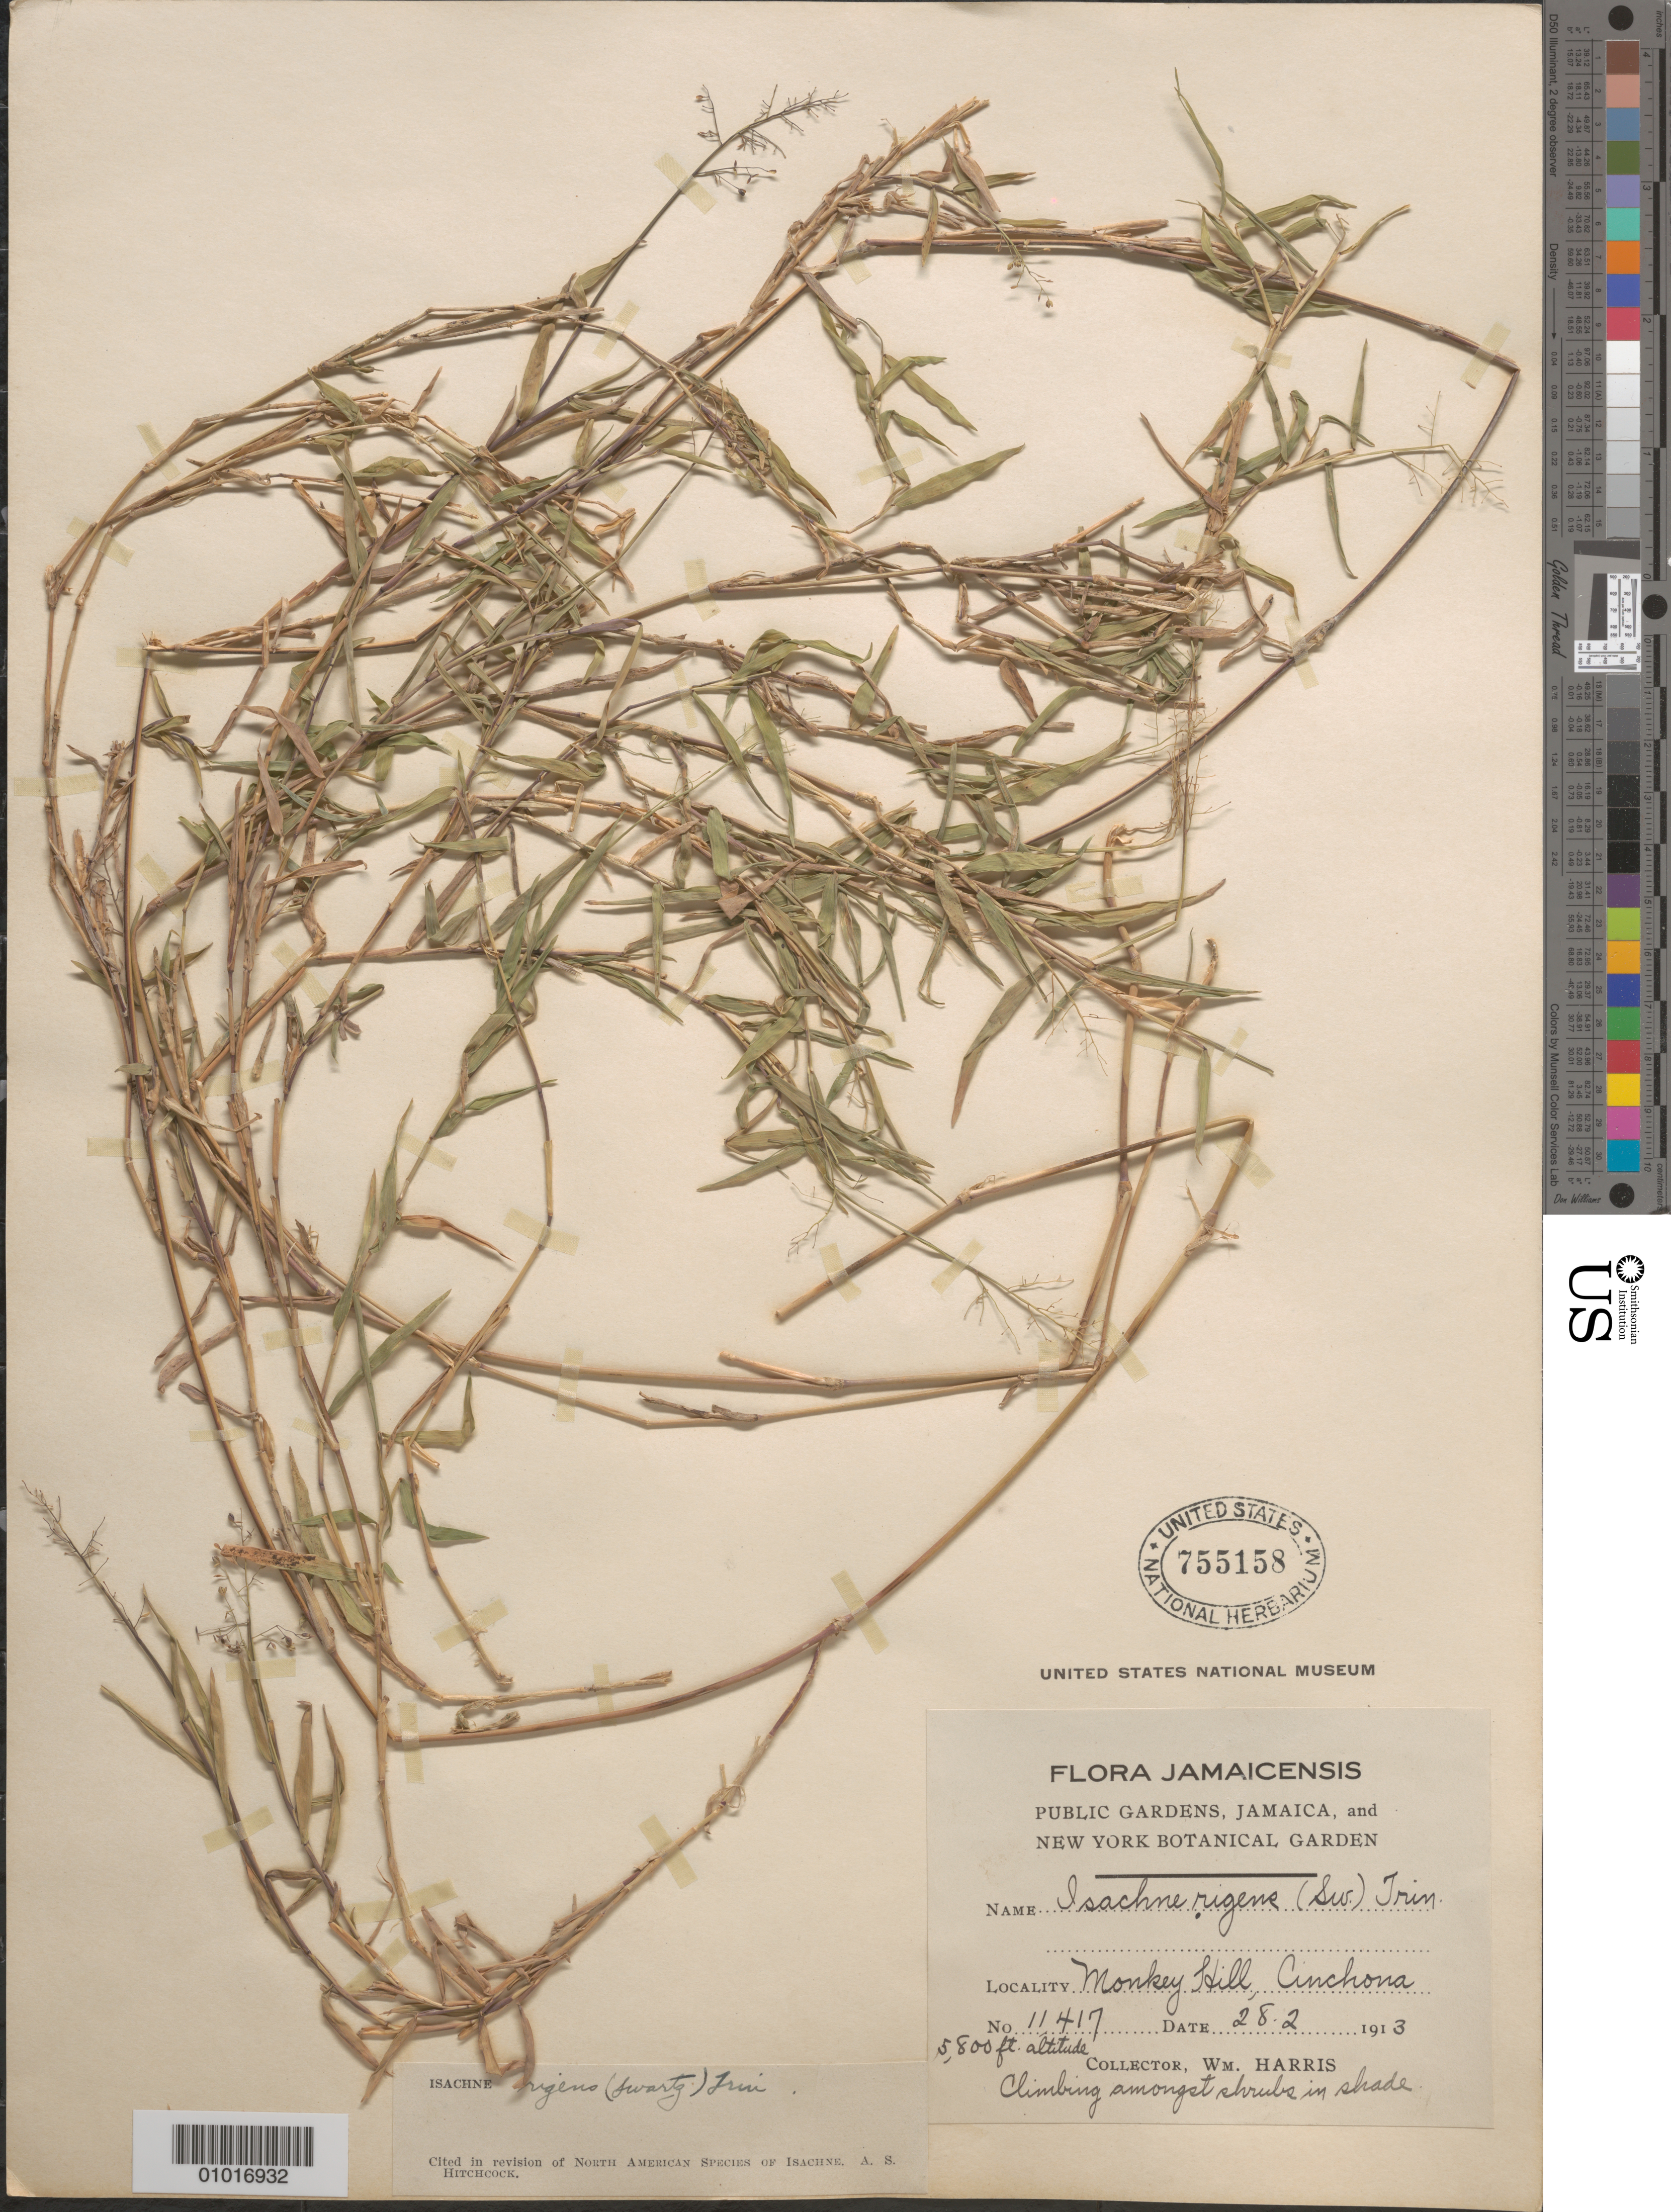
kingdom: Plantae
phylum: Tracheophyta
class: Liliopsida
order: Poales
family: Poaceae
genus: Isachne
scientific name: Isachne rigens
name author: (Sw.) Trin.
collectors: W. H. Harris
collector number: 11417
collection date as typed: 28 Feb 1913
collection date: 1913-02-28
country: Jamaica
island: Jamaica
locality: Monkey hill, Cinchona, climbing amongst shrubs in shade.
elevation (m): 1768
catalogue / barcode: US 755158